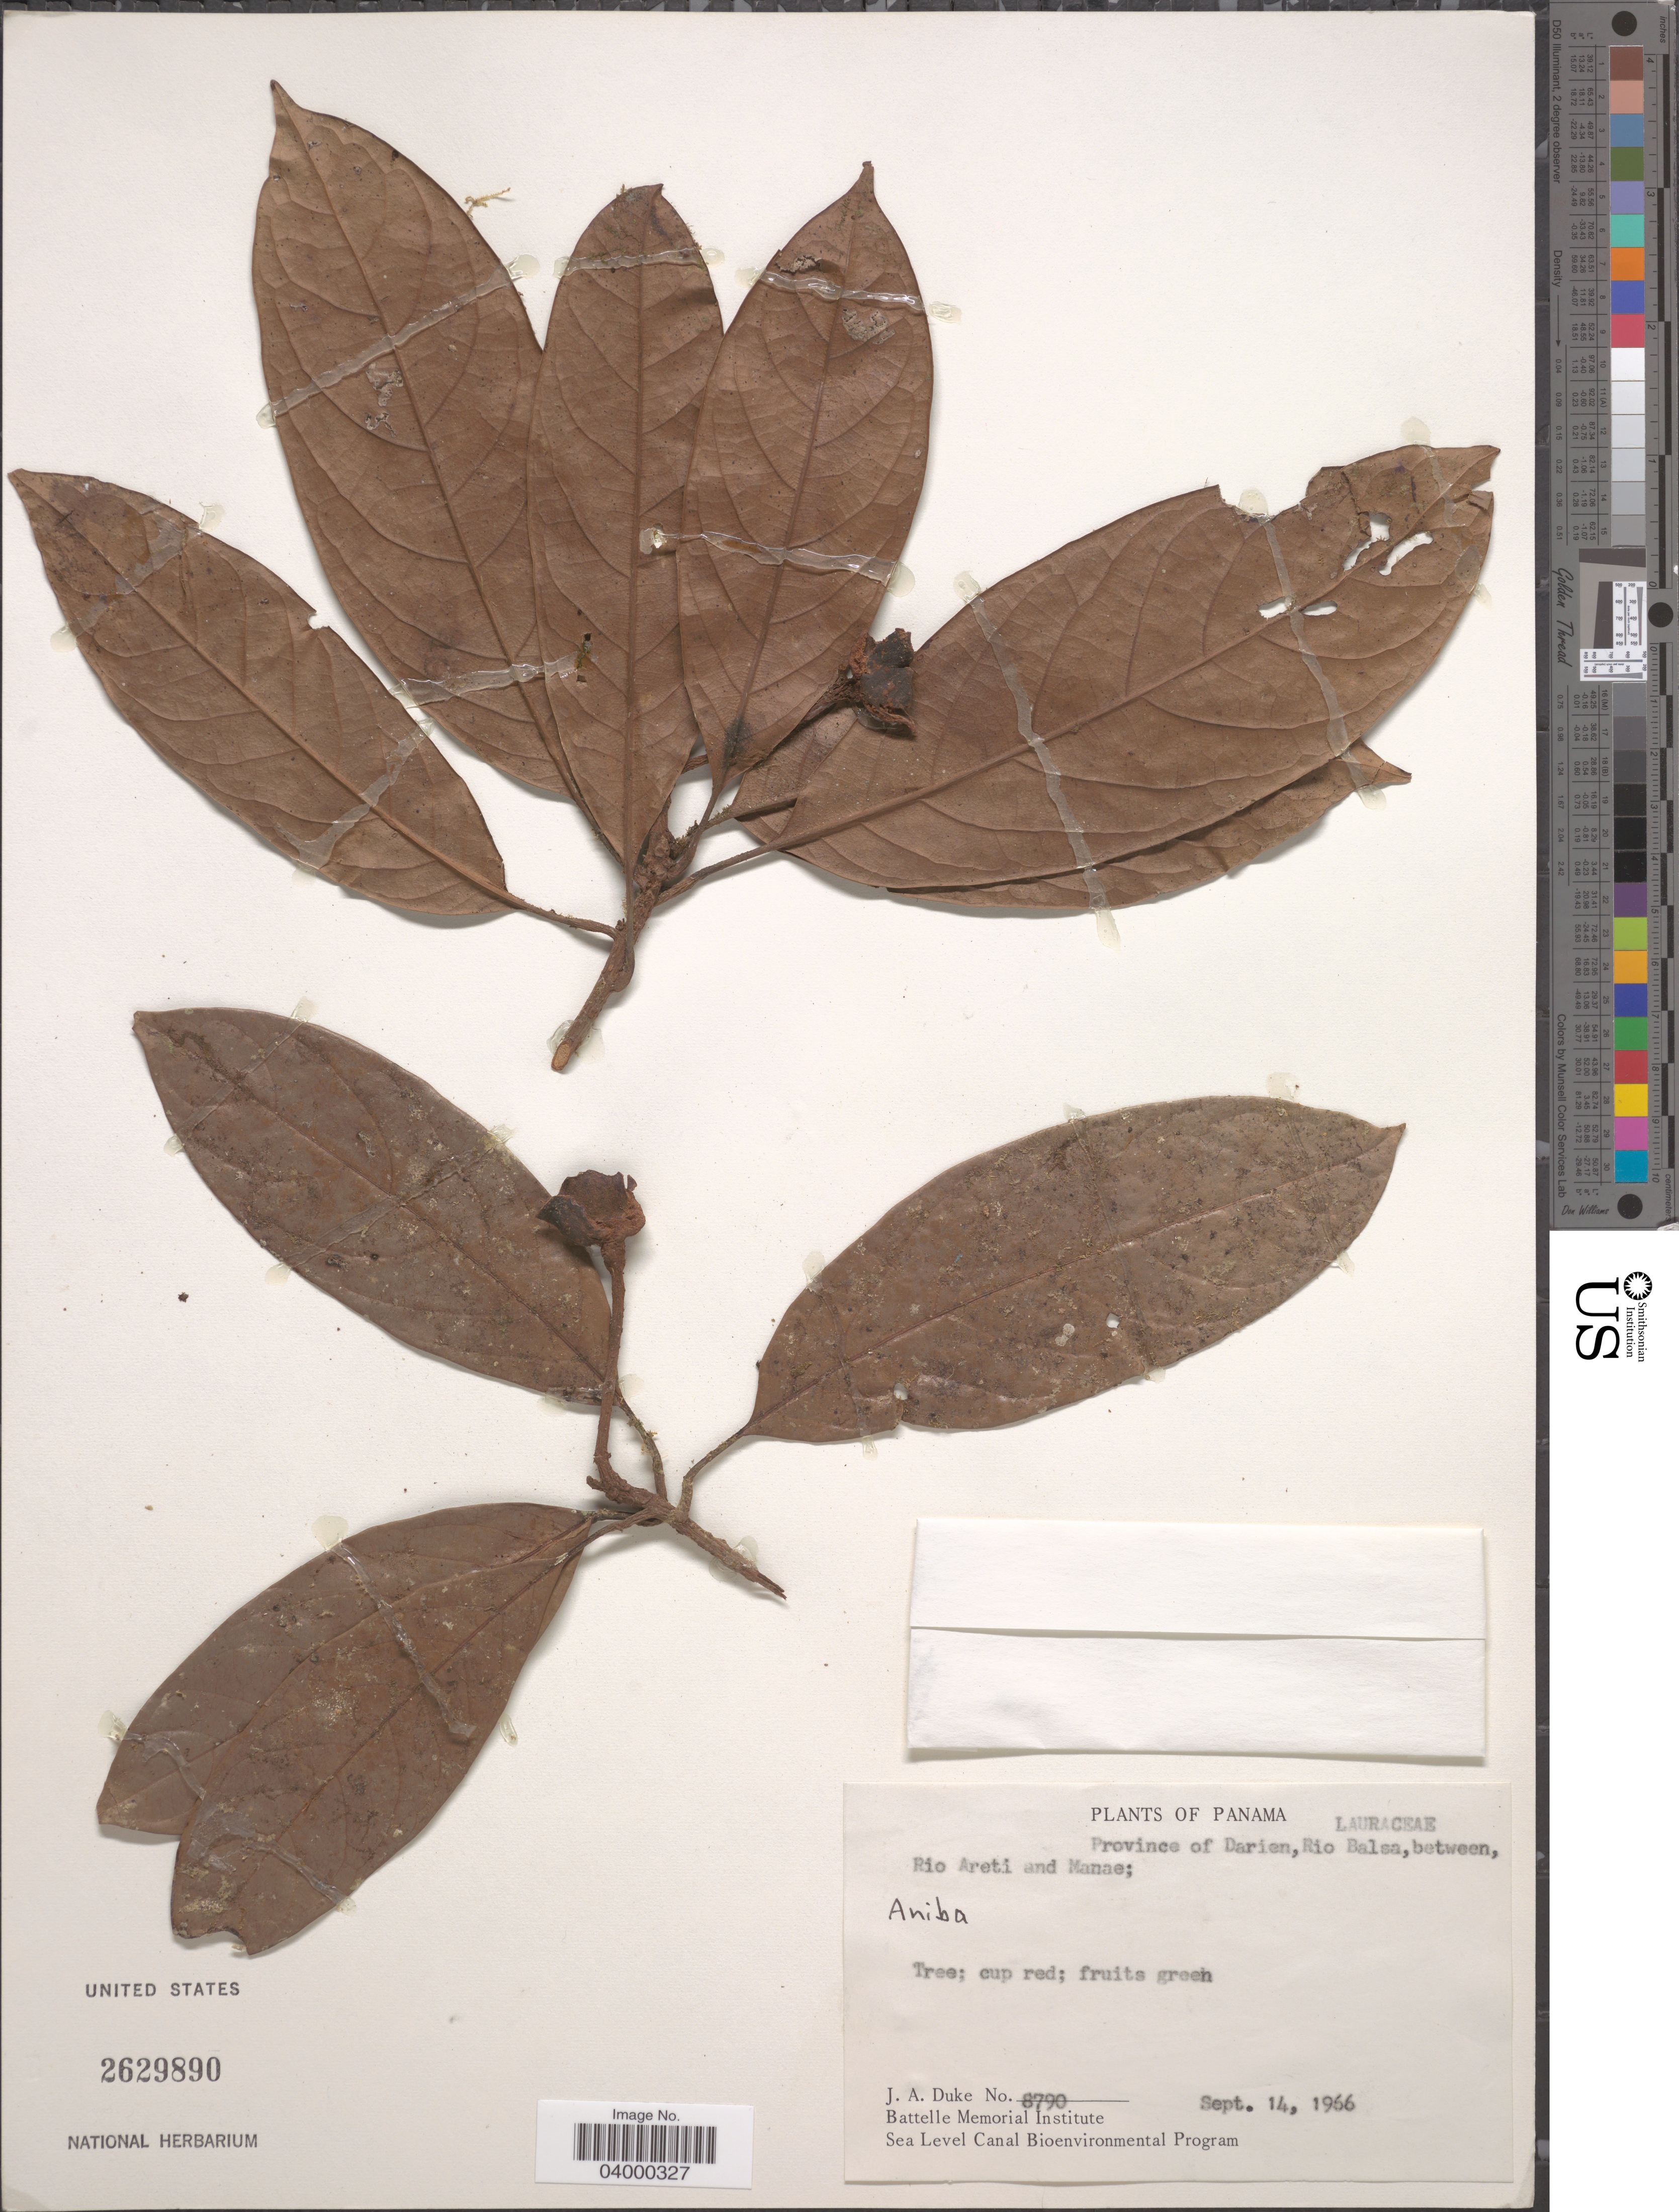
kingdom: Plantae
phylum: Tracheophyta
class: Magnoliopsida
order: Laurales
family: Lauraceae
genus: Aniba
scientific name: Aniba sp.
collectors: J. A. Duke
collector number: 8790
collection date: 1966-09-14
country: Panama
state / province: Darien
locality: Rio Balsa, between, Rio Areti and Manae.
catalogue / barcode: US 2629890